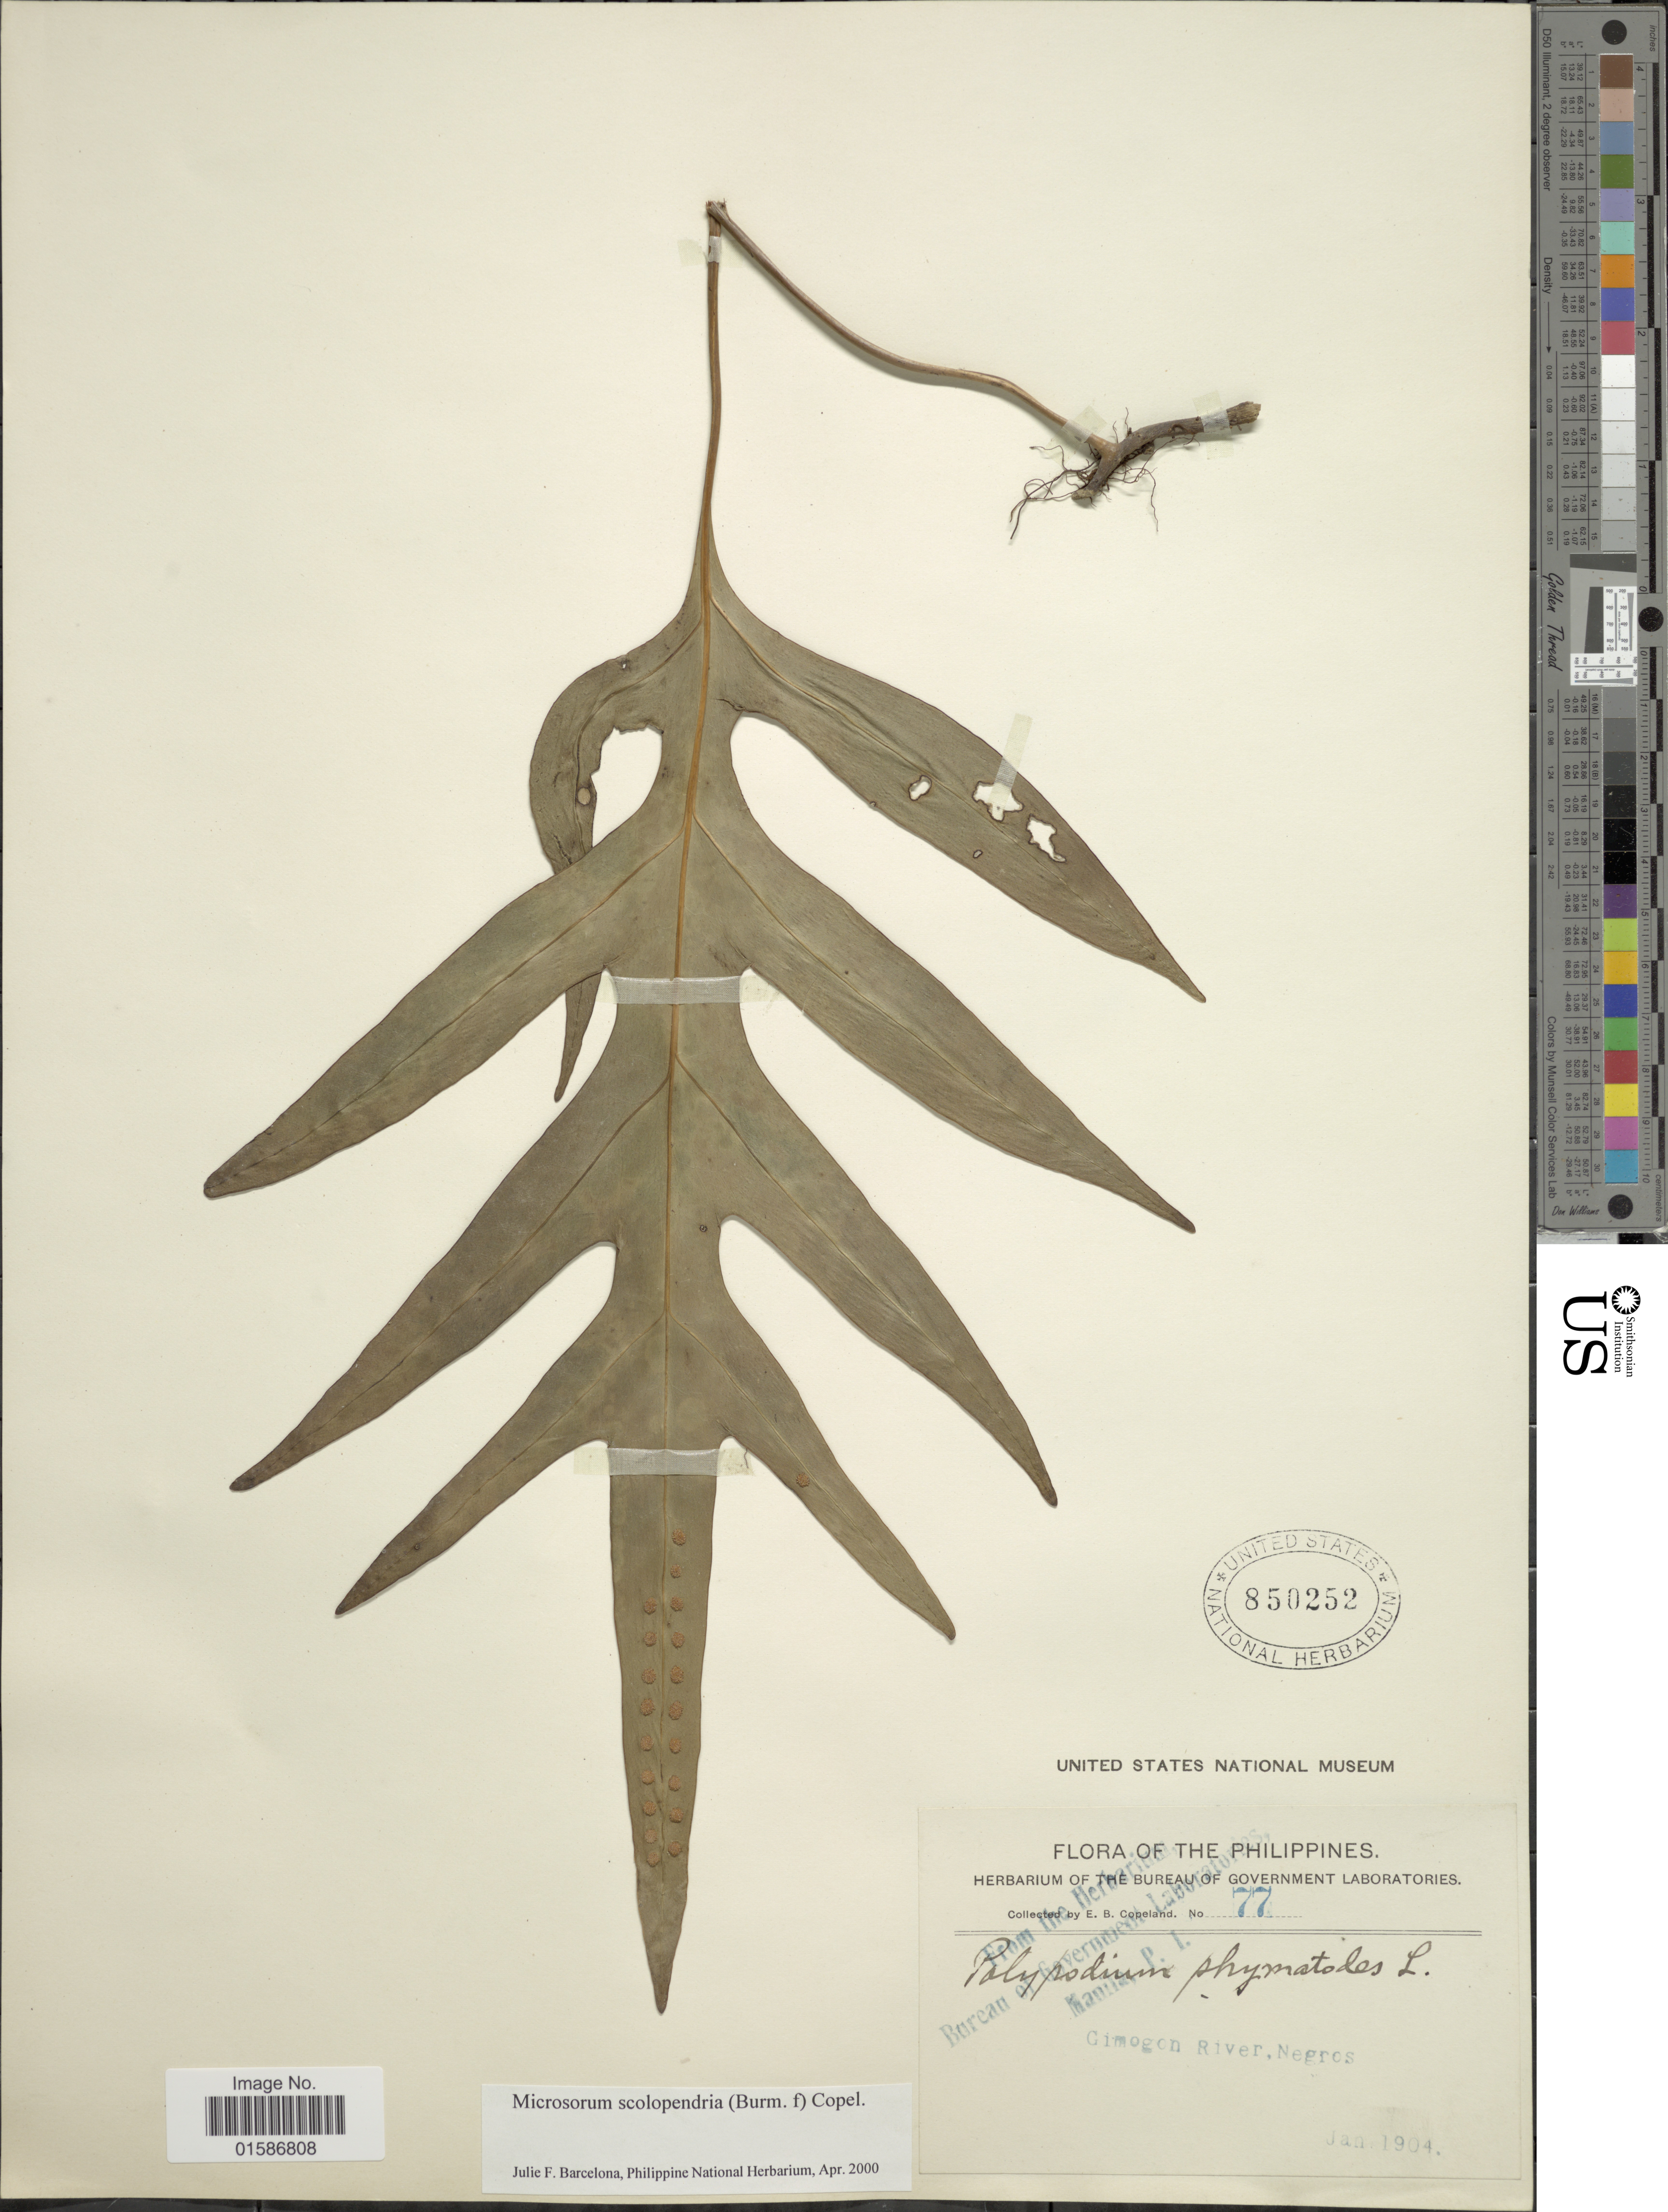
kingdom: Plantae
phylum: Tracheophyta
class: Polypodiopsida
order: Polypodiales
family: Polypodiaceae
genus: Microsorum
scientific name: Microsorum scolopendria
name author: (Burm. f.) Copel.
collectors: E. B. Copeland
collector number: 77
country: Philippines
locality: Gimogon River, Negros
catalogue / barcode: US 850252